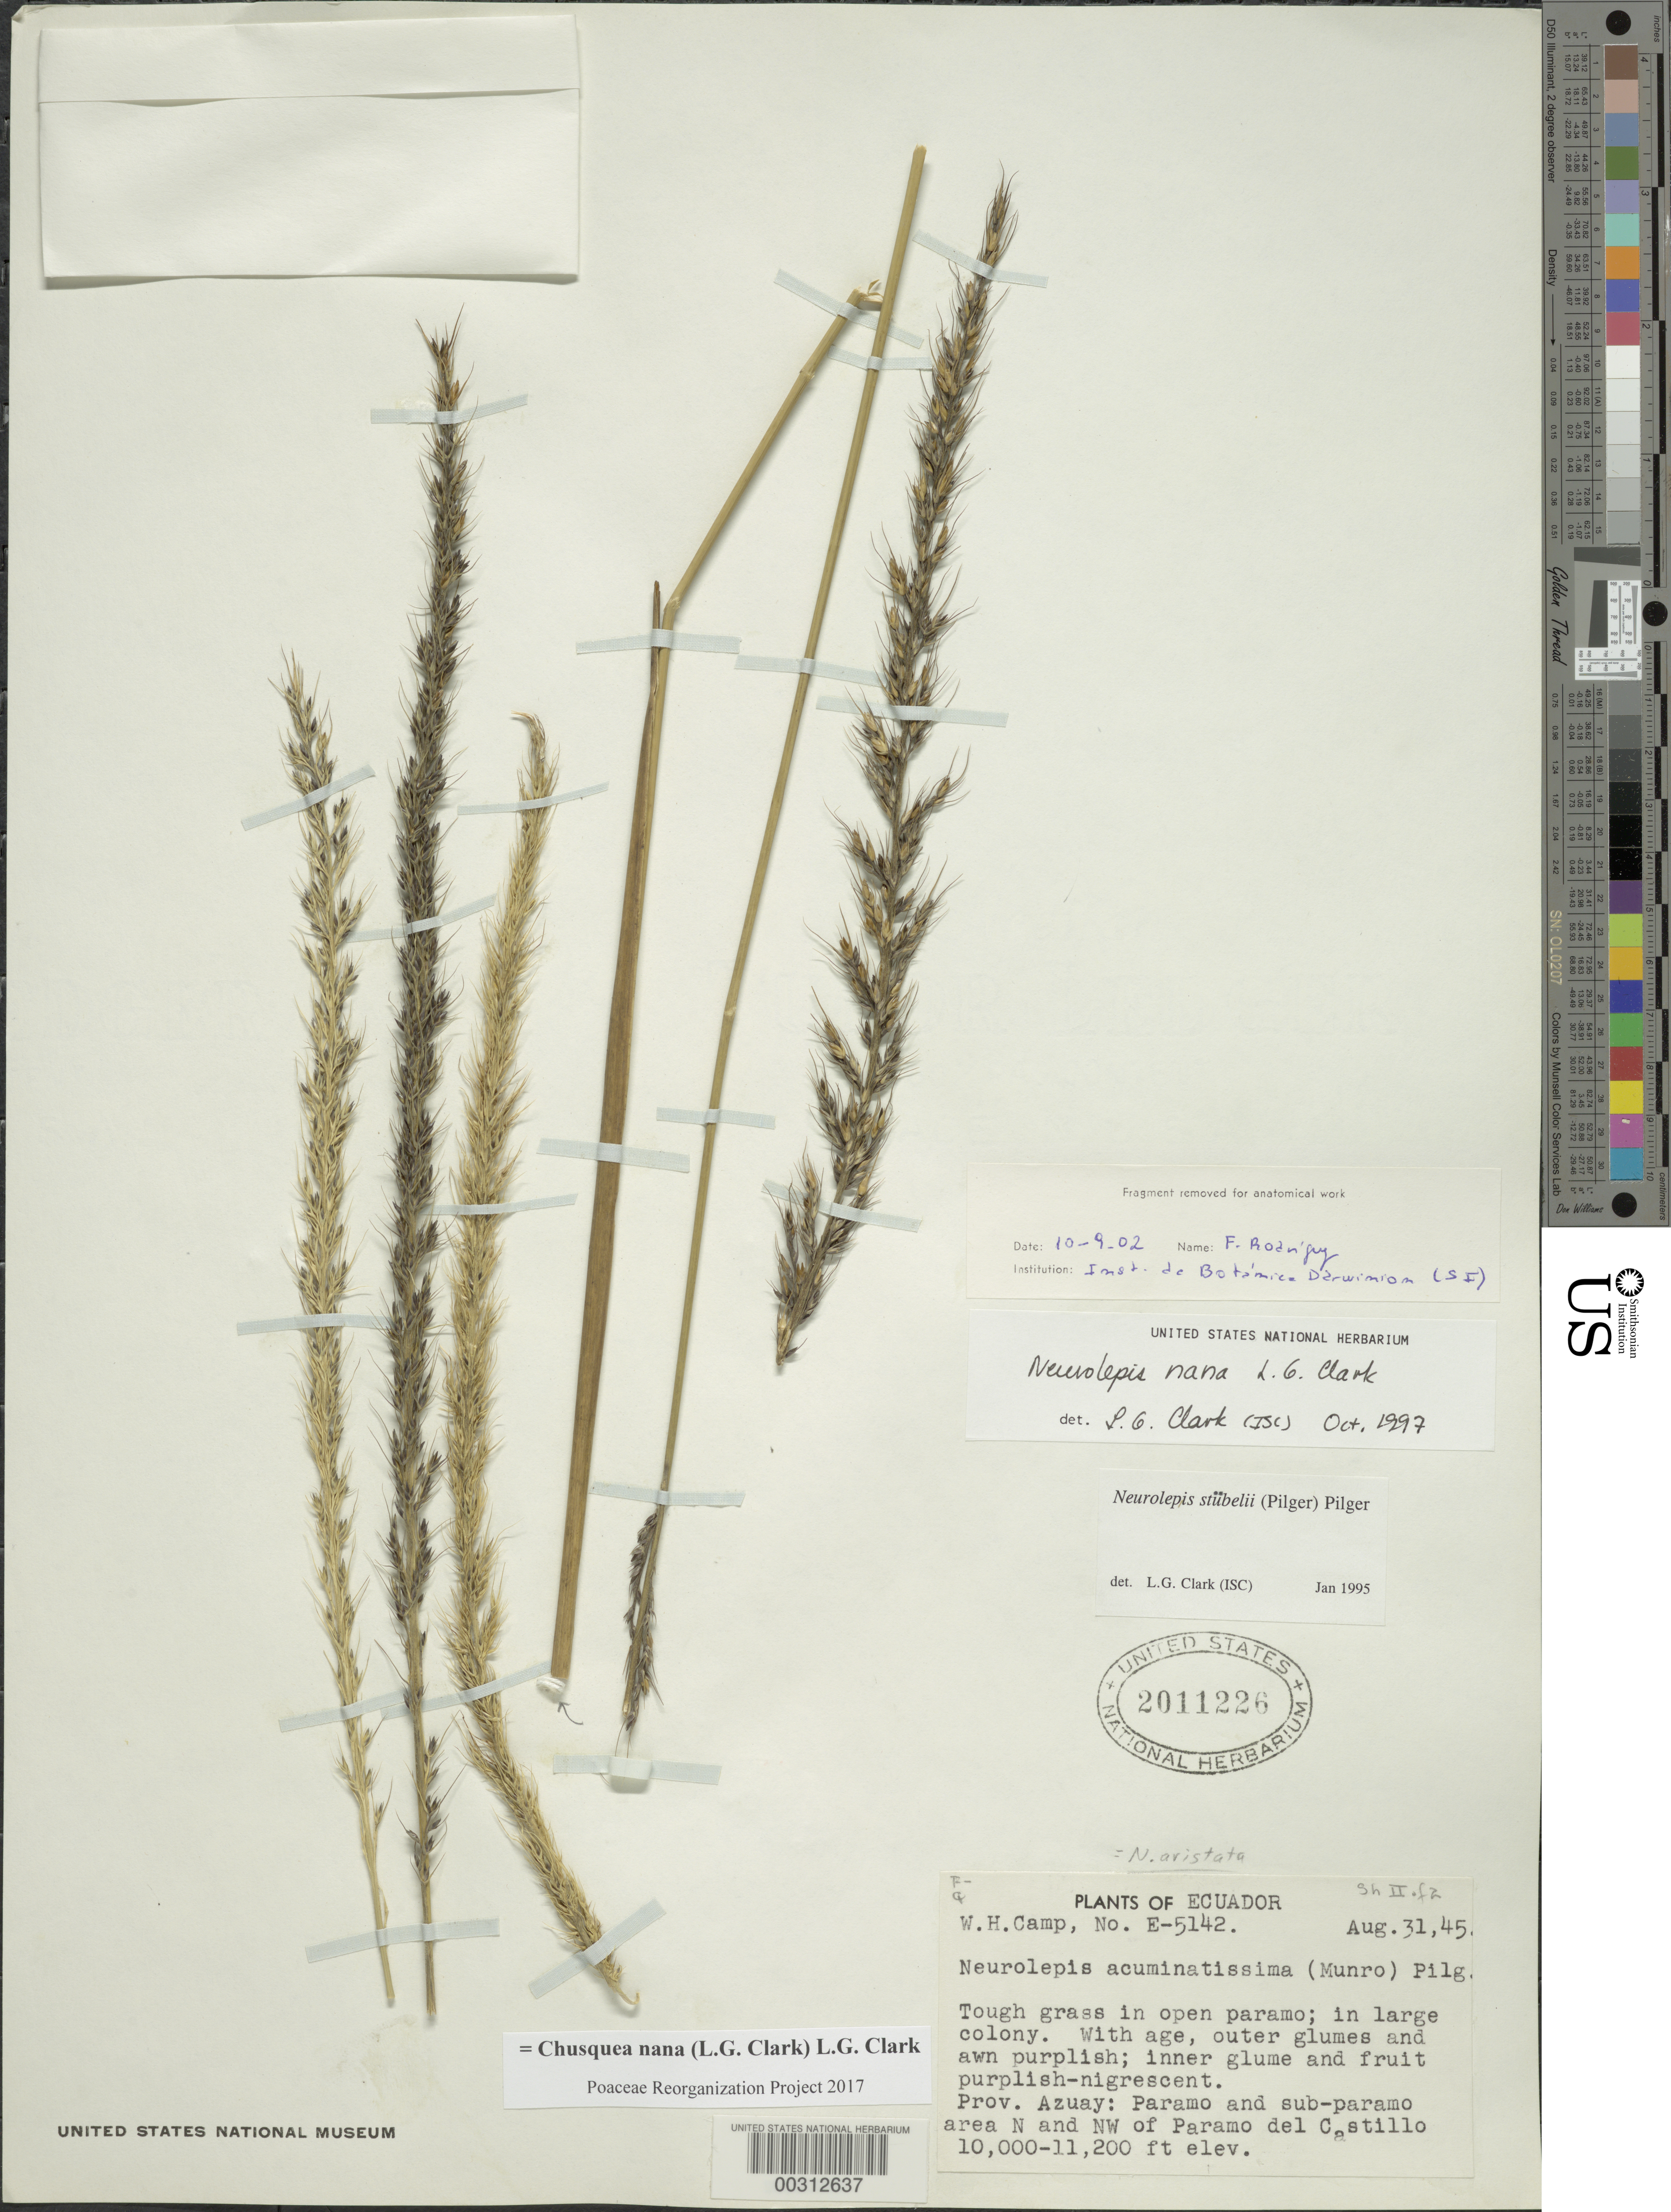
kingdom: Plantae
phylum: Tracheophyta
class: Liliopsida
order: Poales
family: Poaceae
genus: Chusquea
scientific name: Chusquea nana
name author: (L.G. Clark) L.G. Clark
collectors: W. H. Camp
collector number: E-5142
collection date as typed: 31 Aug 1945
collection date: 1945-08-31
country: Ecuador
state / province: Azuay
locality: Paramo del castillo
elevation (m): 3050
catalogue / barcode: US 2011226